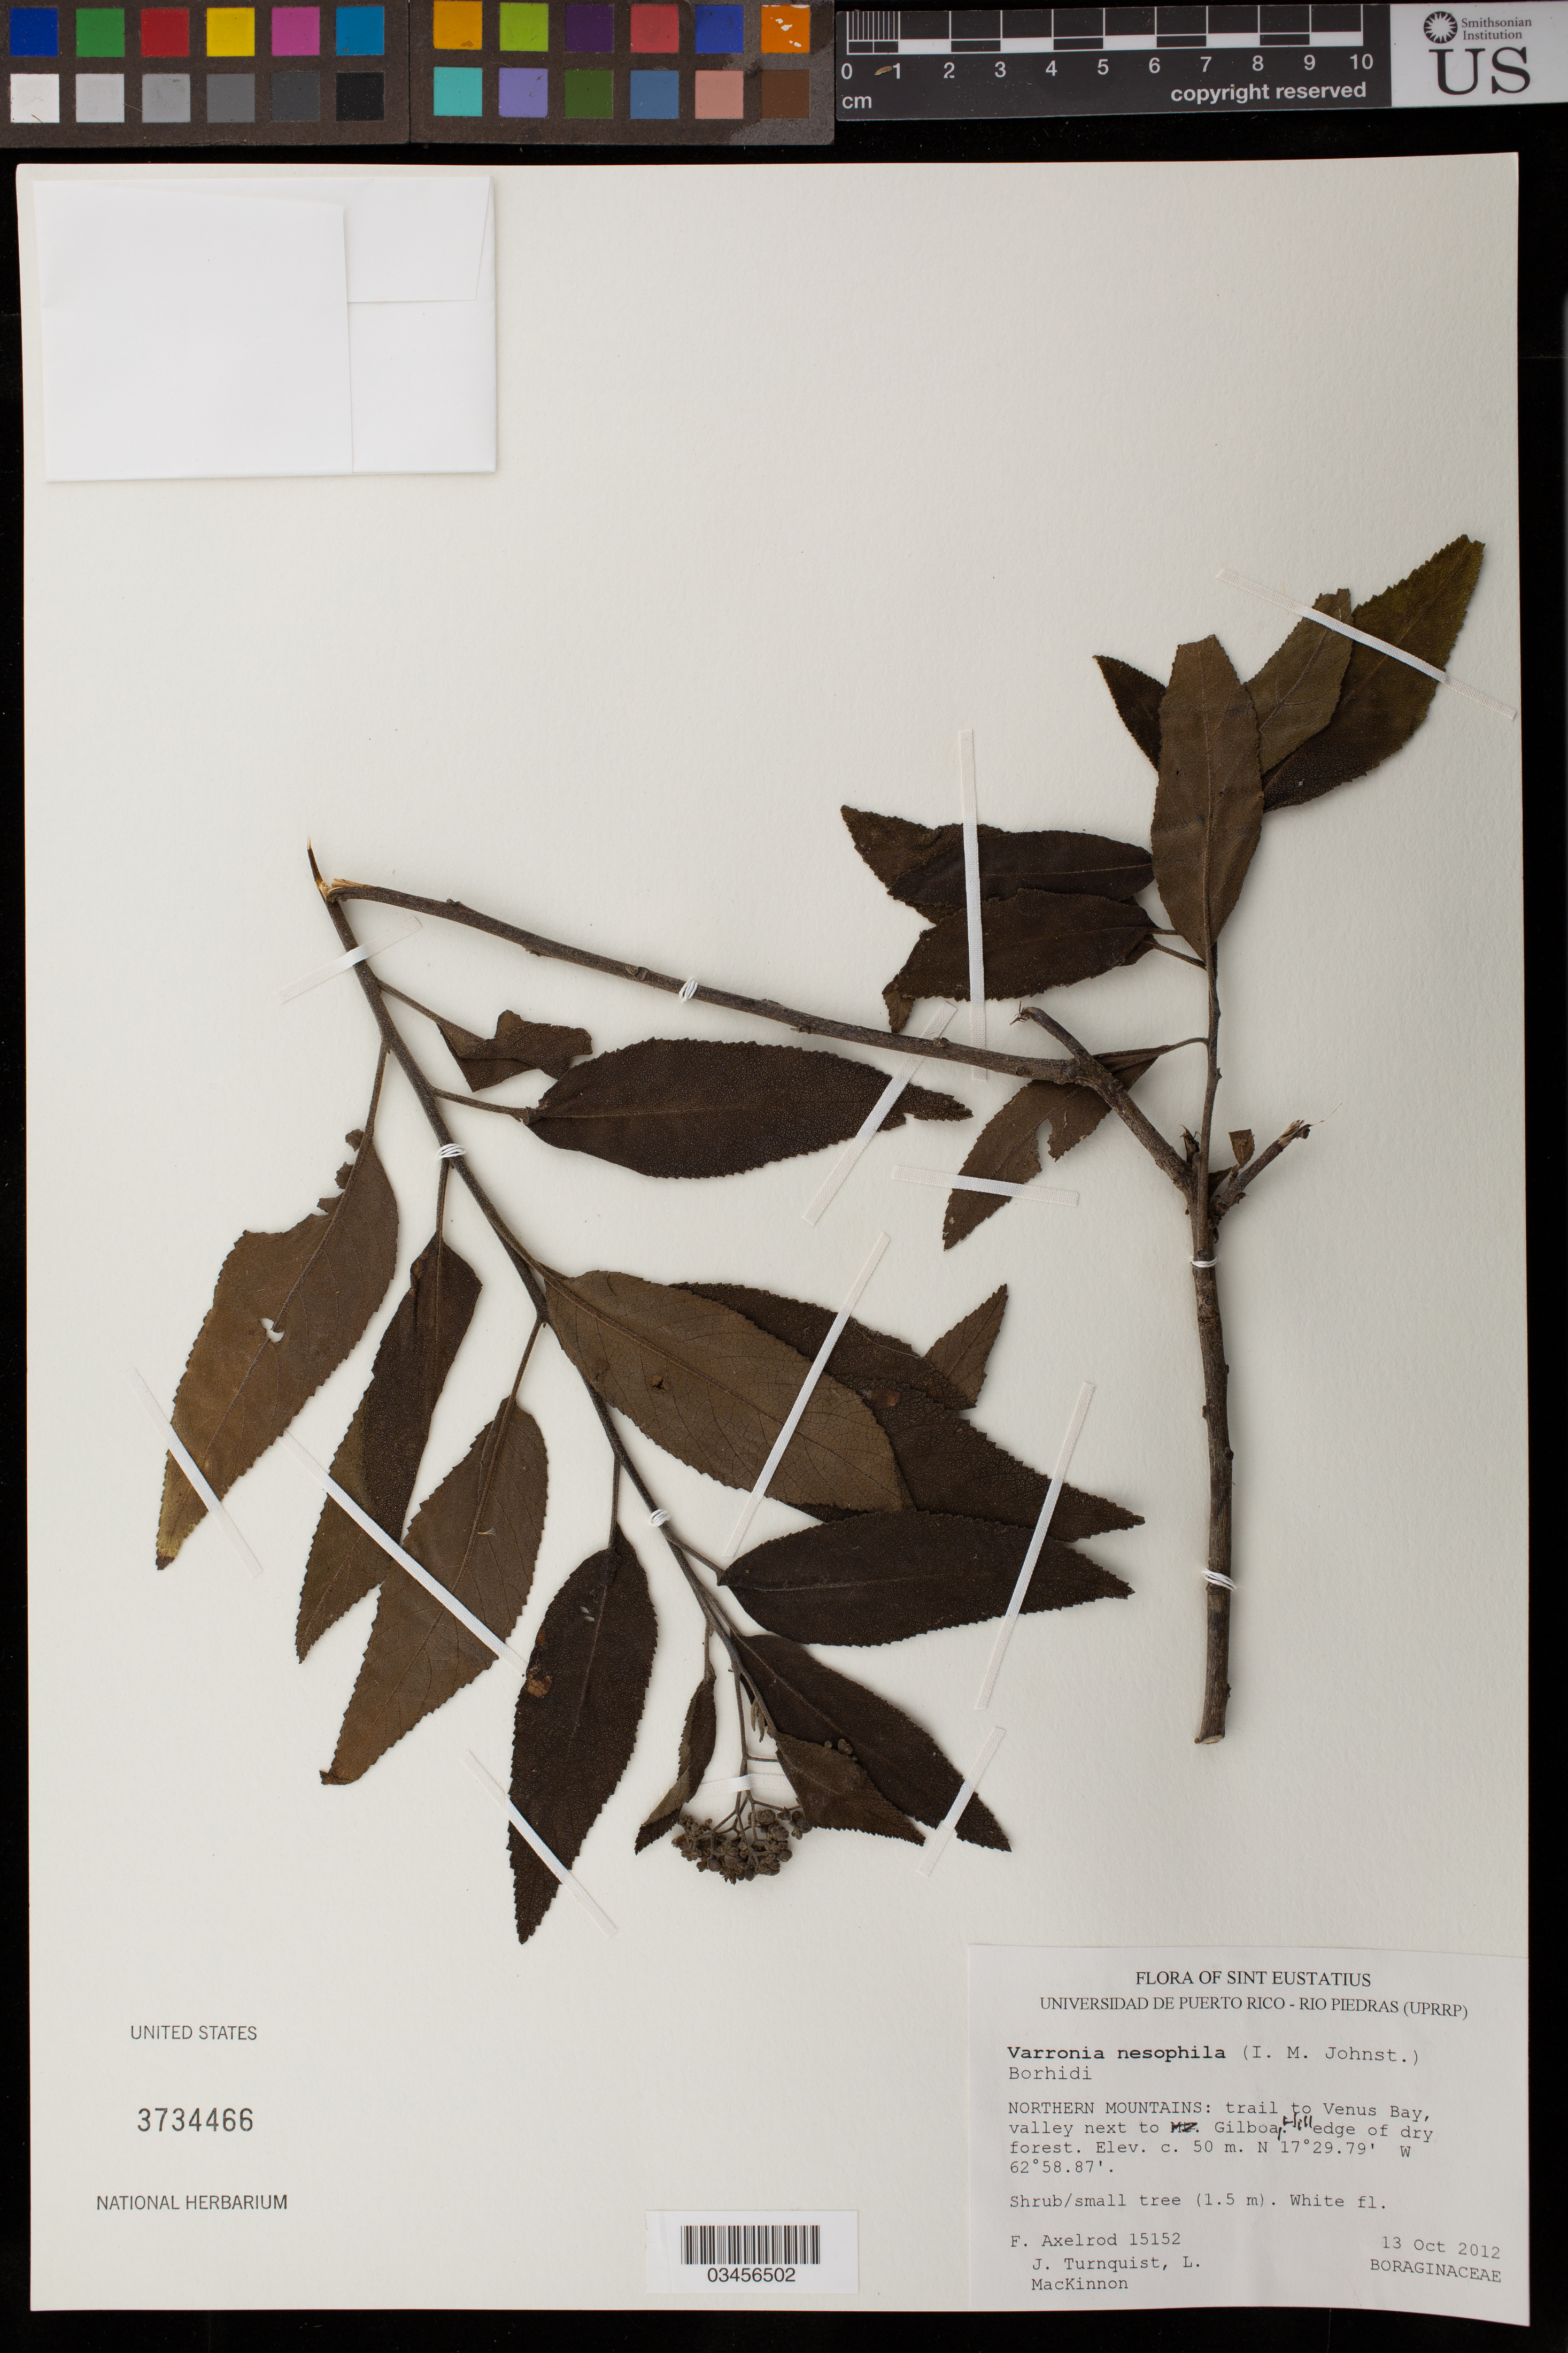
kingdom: Plantae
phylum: Tracheophyta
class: Magnoliopsida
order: Gentianales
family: Apocynaceae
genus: Oxypetalum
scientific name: Oxypetalum dombeyanum Decne.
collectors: O. Buchtien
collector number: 1505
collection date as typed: Nov 1907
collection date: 1907-11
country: Bolivia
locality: Mapiri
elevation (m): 570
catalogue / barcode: US 1175153